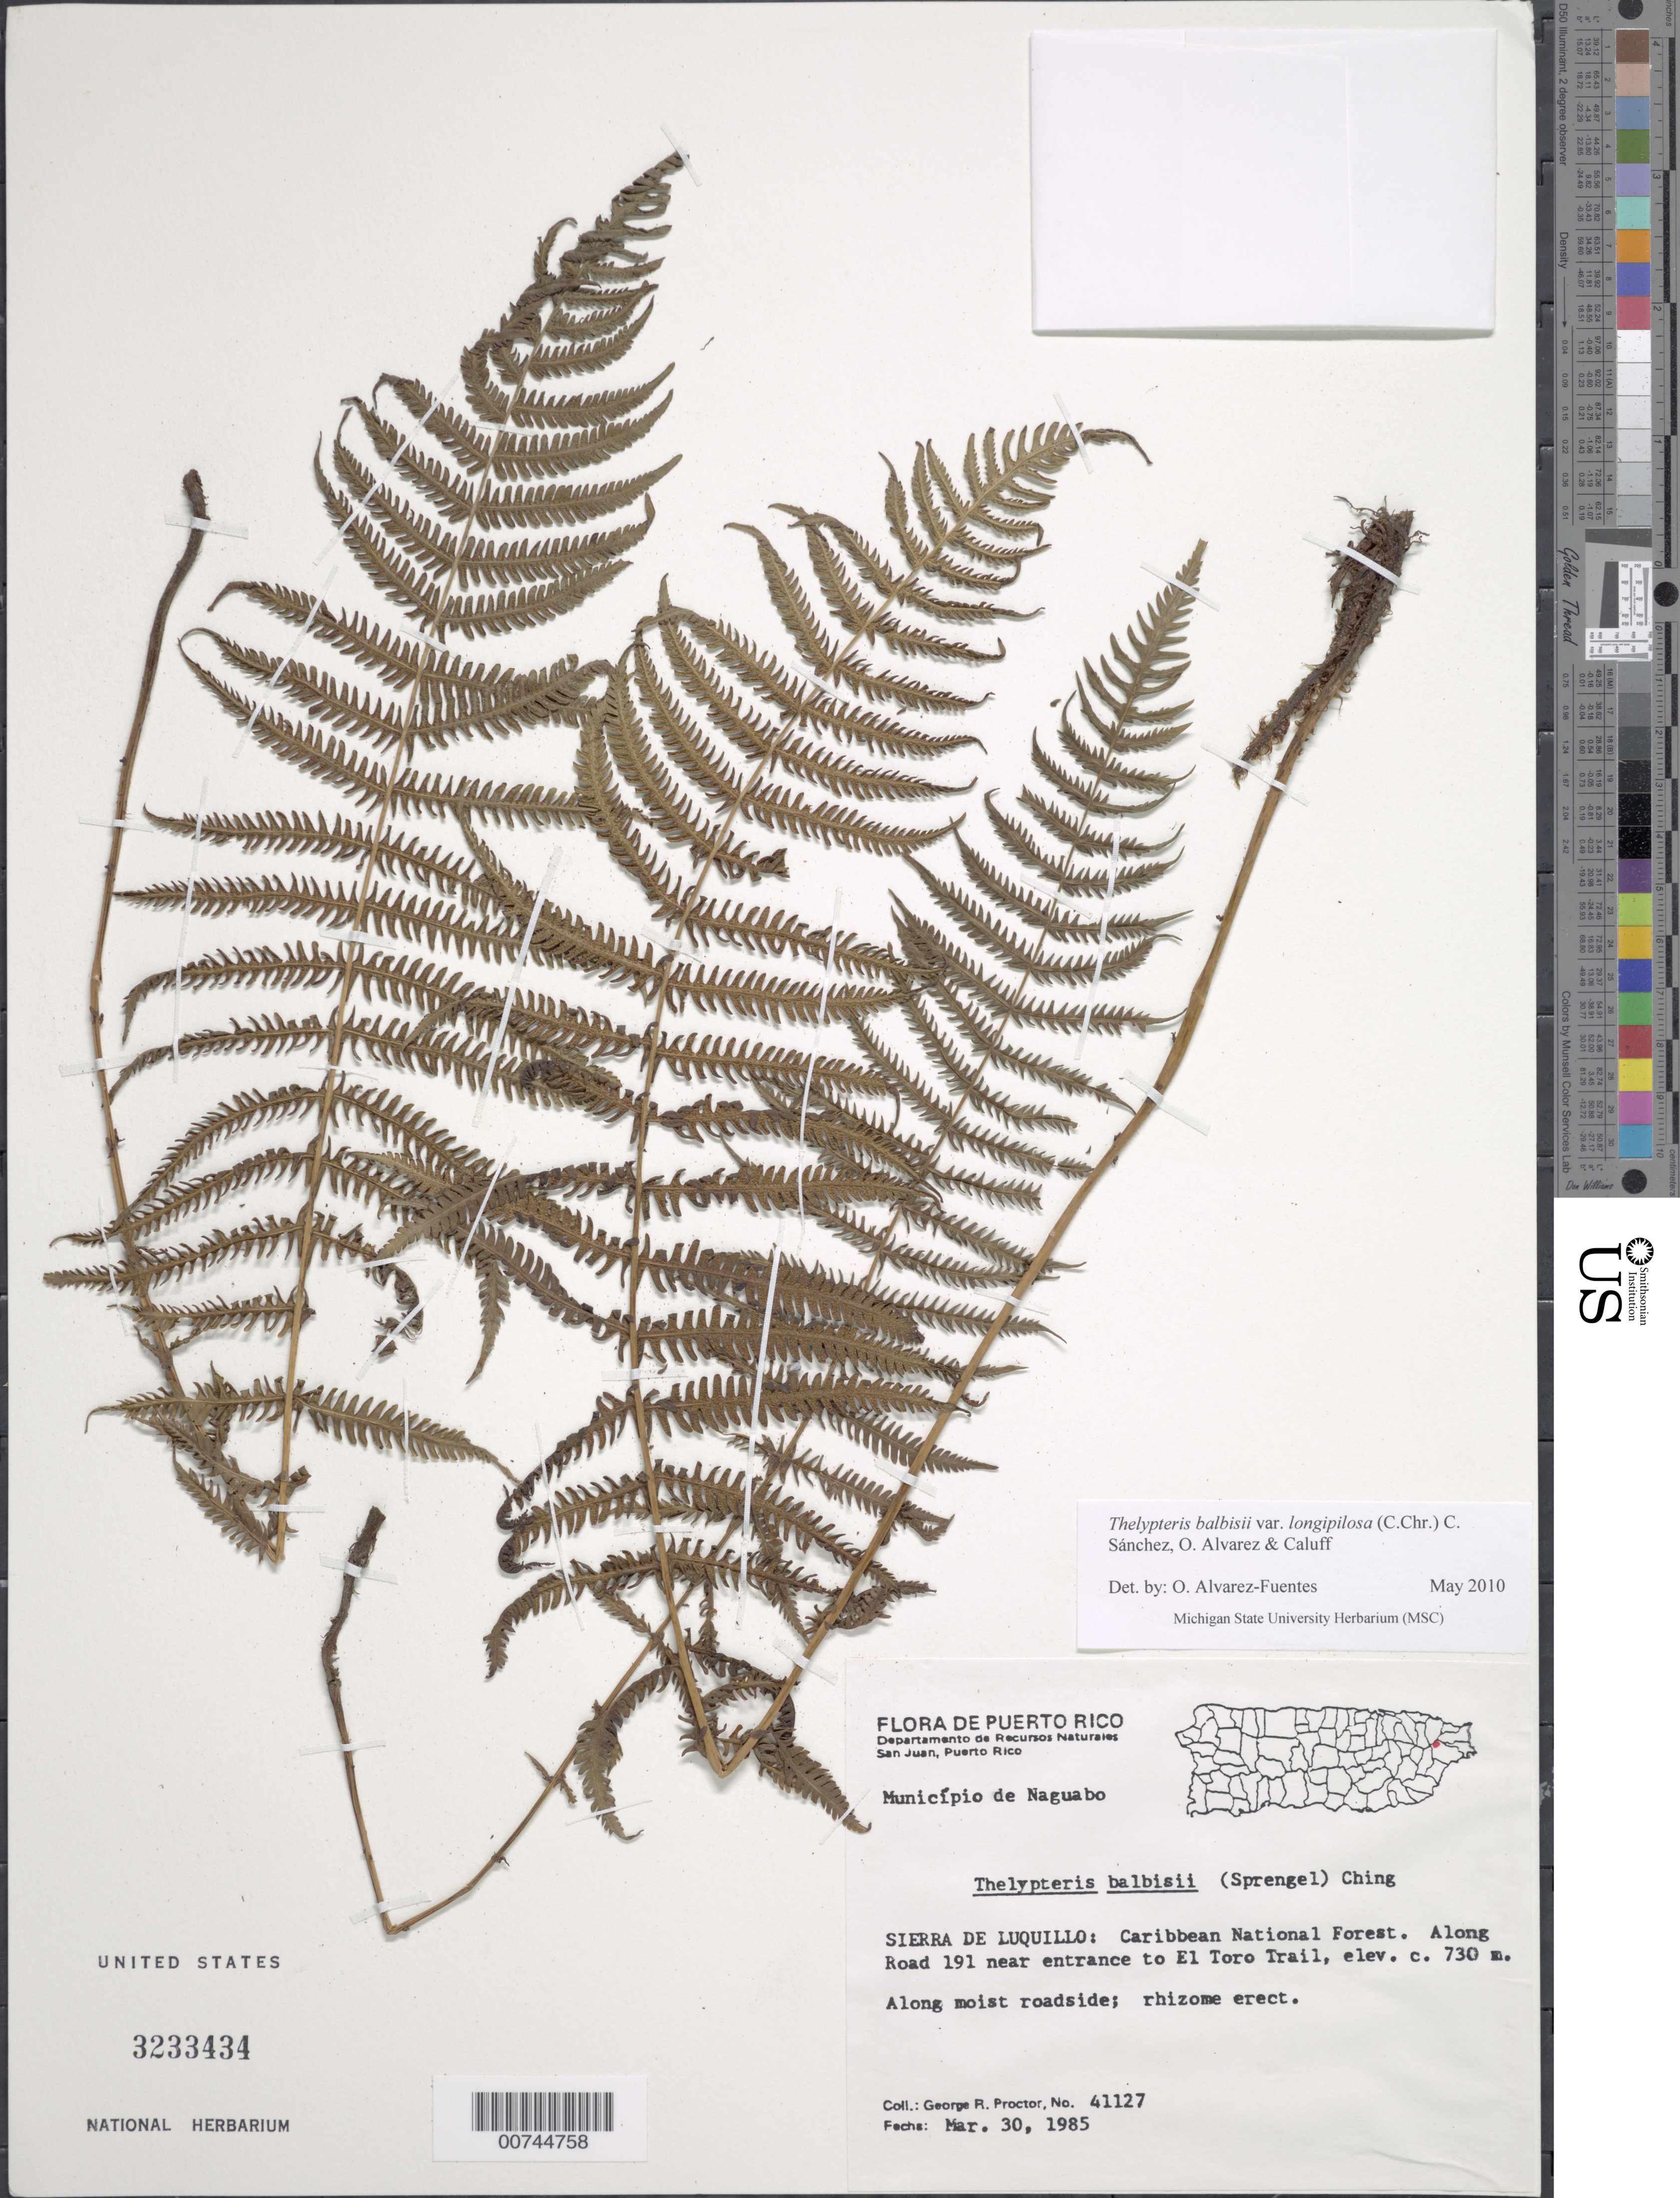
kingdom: Plantae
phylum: Tracheophyta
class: Polypodiopsida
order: Polypodiales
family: Thelypteridaceae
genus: Amauropelta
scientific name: Amauropelta balbisii (Spreng.) comb. nov., ined. 2015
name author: (Spreng.)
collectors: G. R. Proctor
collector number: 41127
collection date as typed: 30 Mar 1985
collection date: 1985-03-30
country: Puerto Rico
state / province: Naguabo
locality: Sierra de Luquillo: Caribbean National Forest. Along Road 191 near entrance to El Toro Trail. Municipio de Naguabo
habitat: Along moist roadside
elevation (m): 730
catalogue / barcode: US 3233434